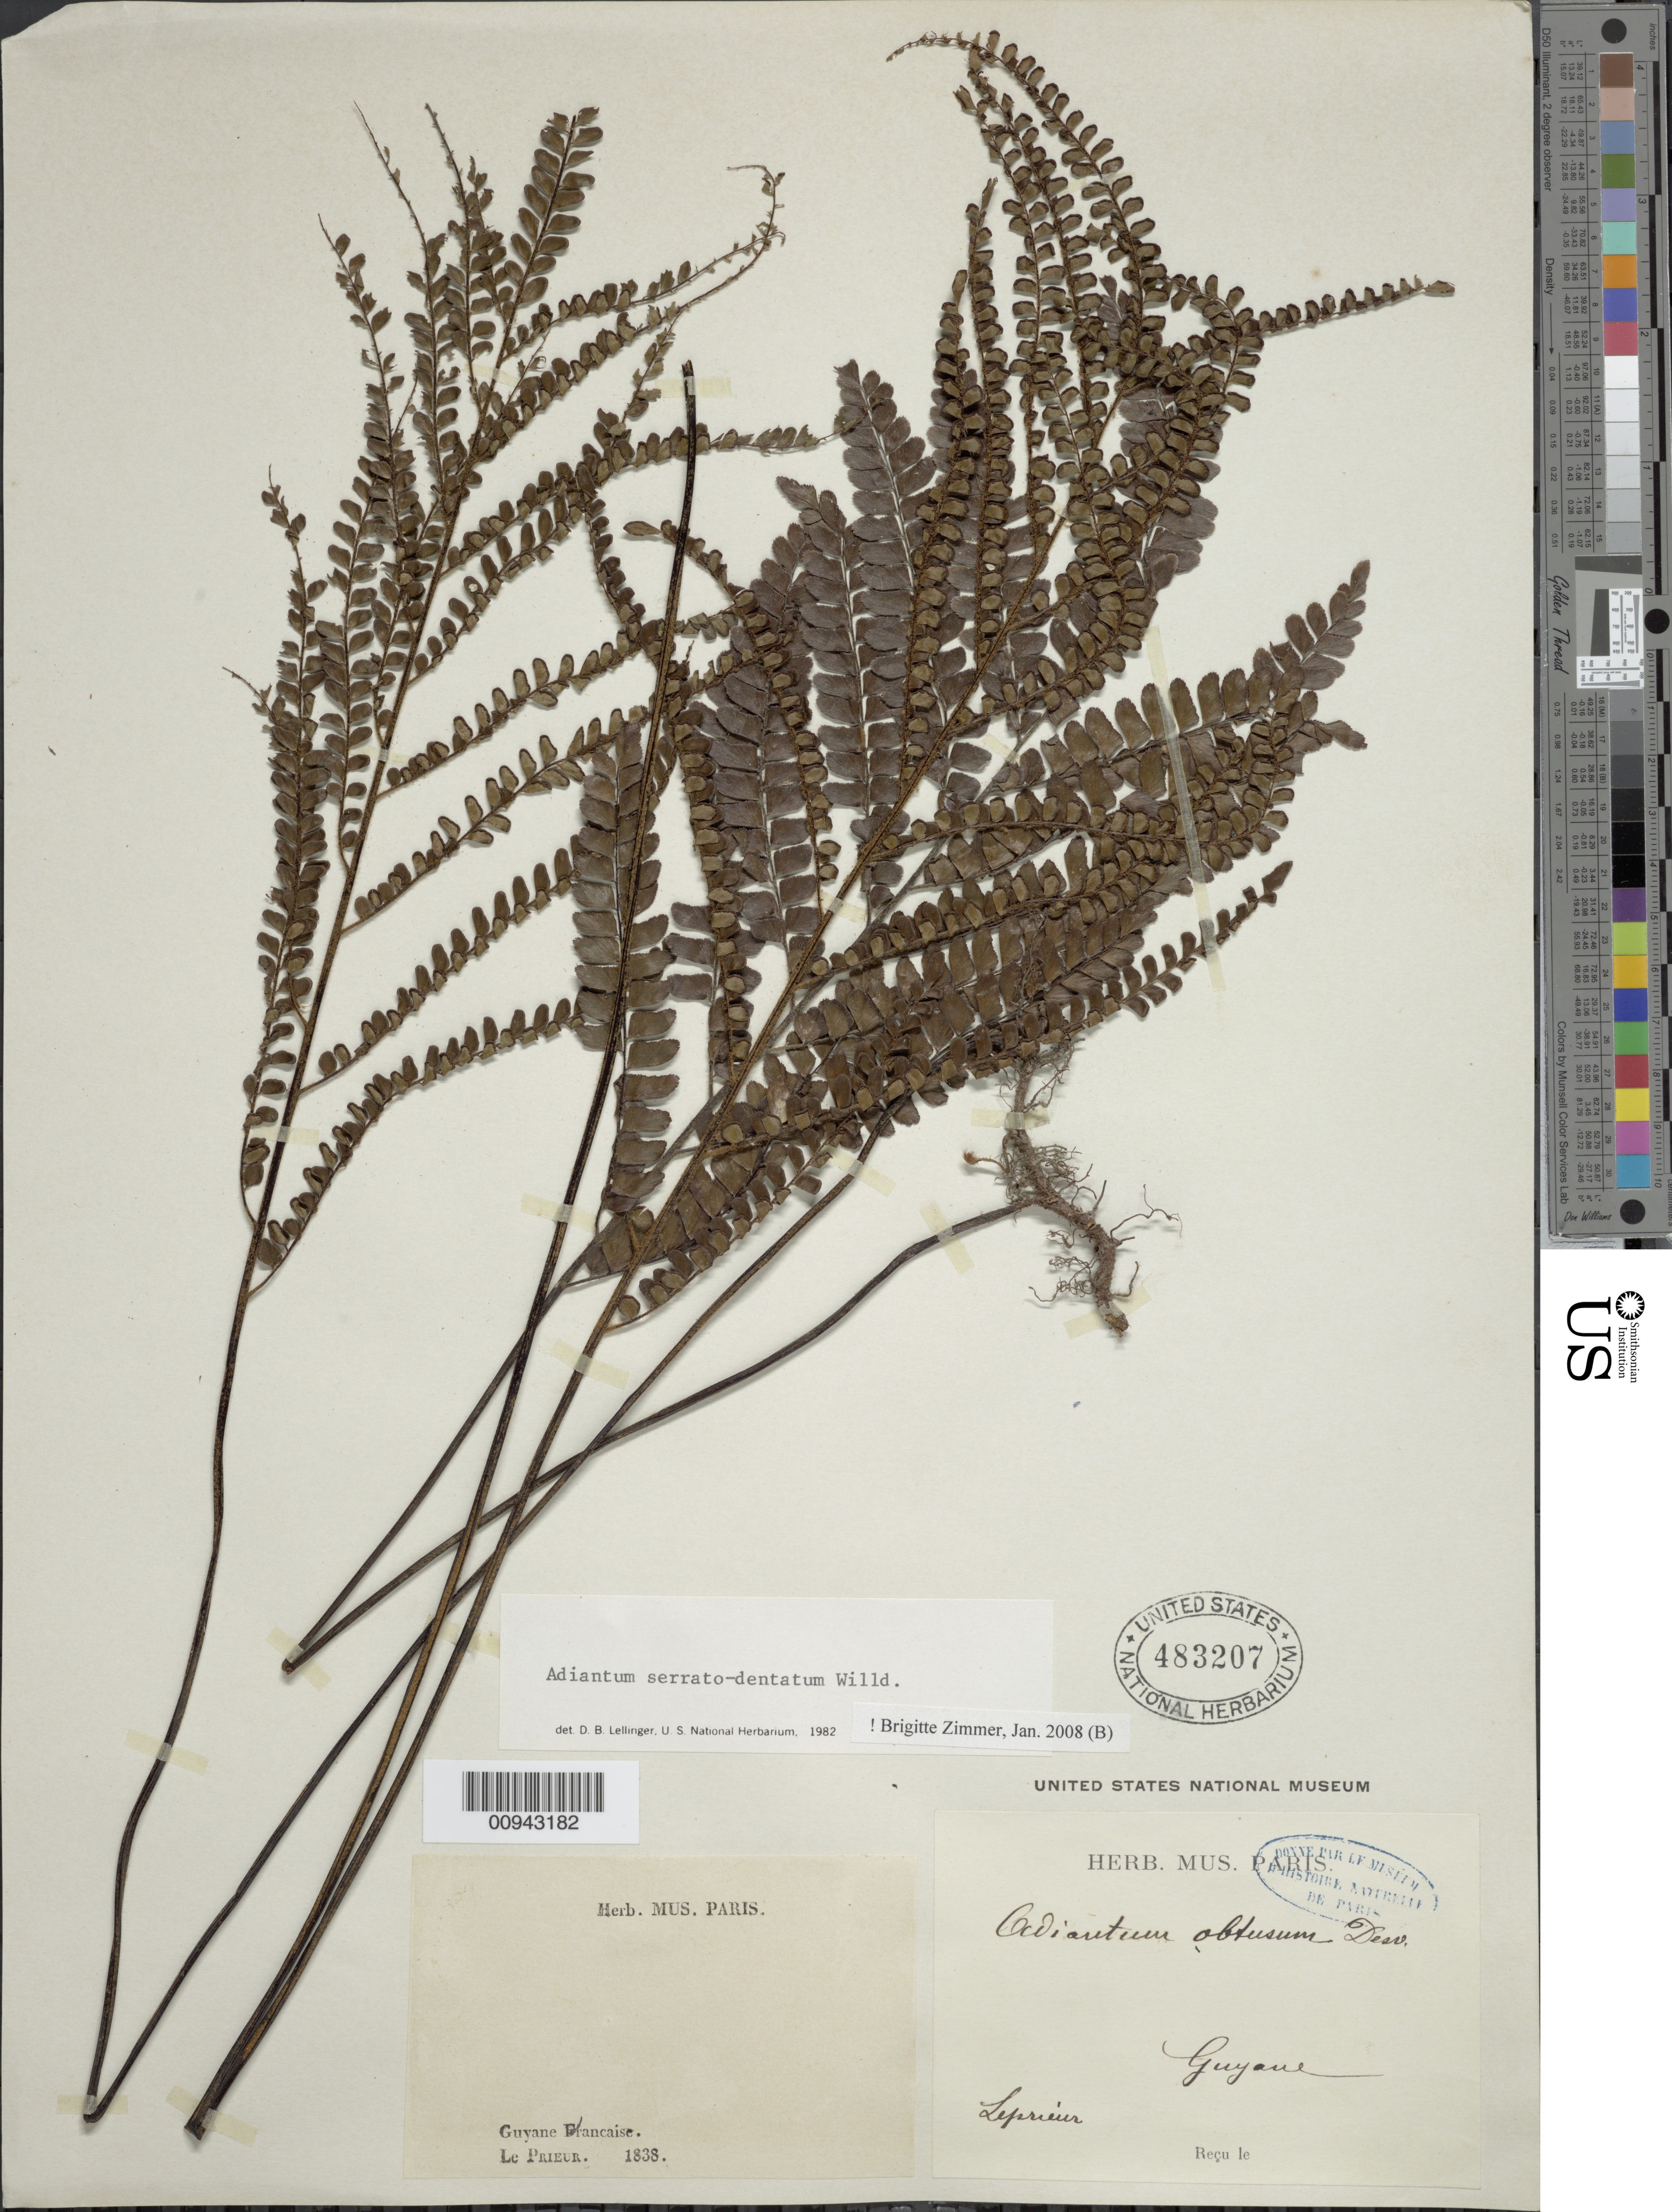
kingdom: Plantae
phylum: Tracheophyta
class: Polypodiopsida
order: Polypodiales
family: Pteridaceae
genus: Adiantum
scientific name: Adiantum serratodentatum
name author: Humb. & Bonpl. ex Willd.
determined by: Zimmer, B.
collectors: F. M. R. Leprieur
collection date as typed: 1838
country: Guyana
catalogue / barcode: US 483207